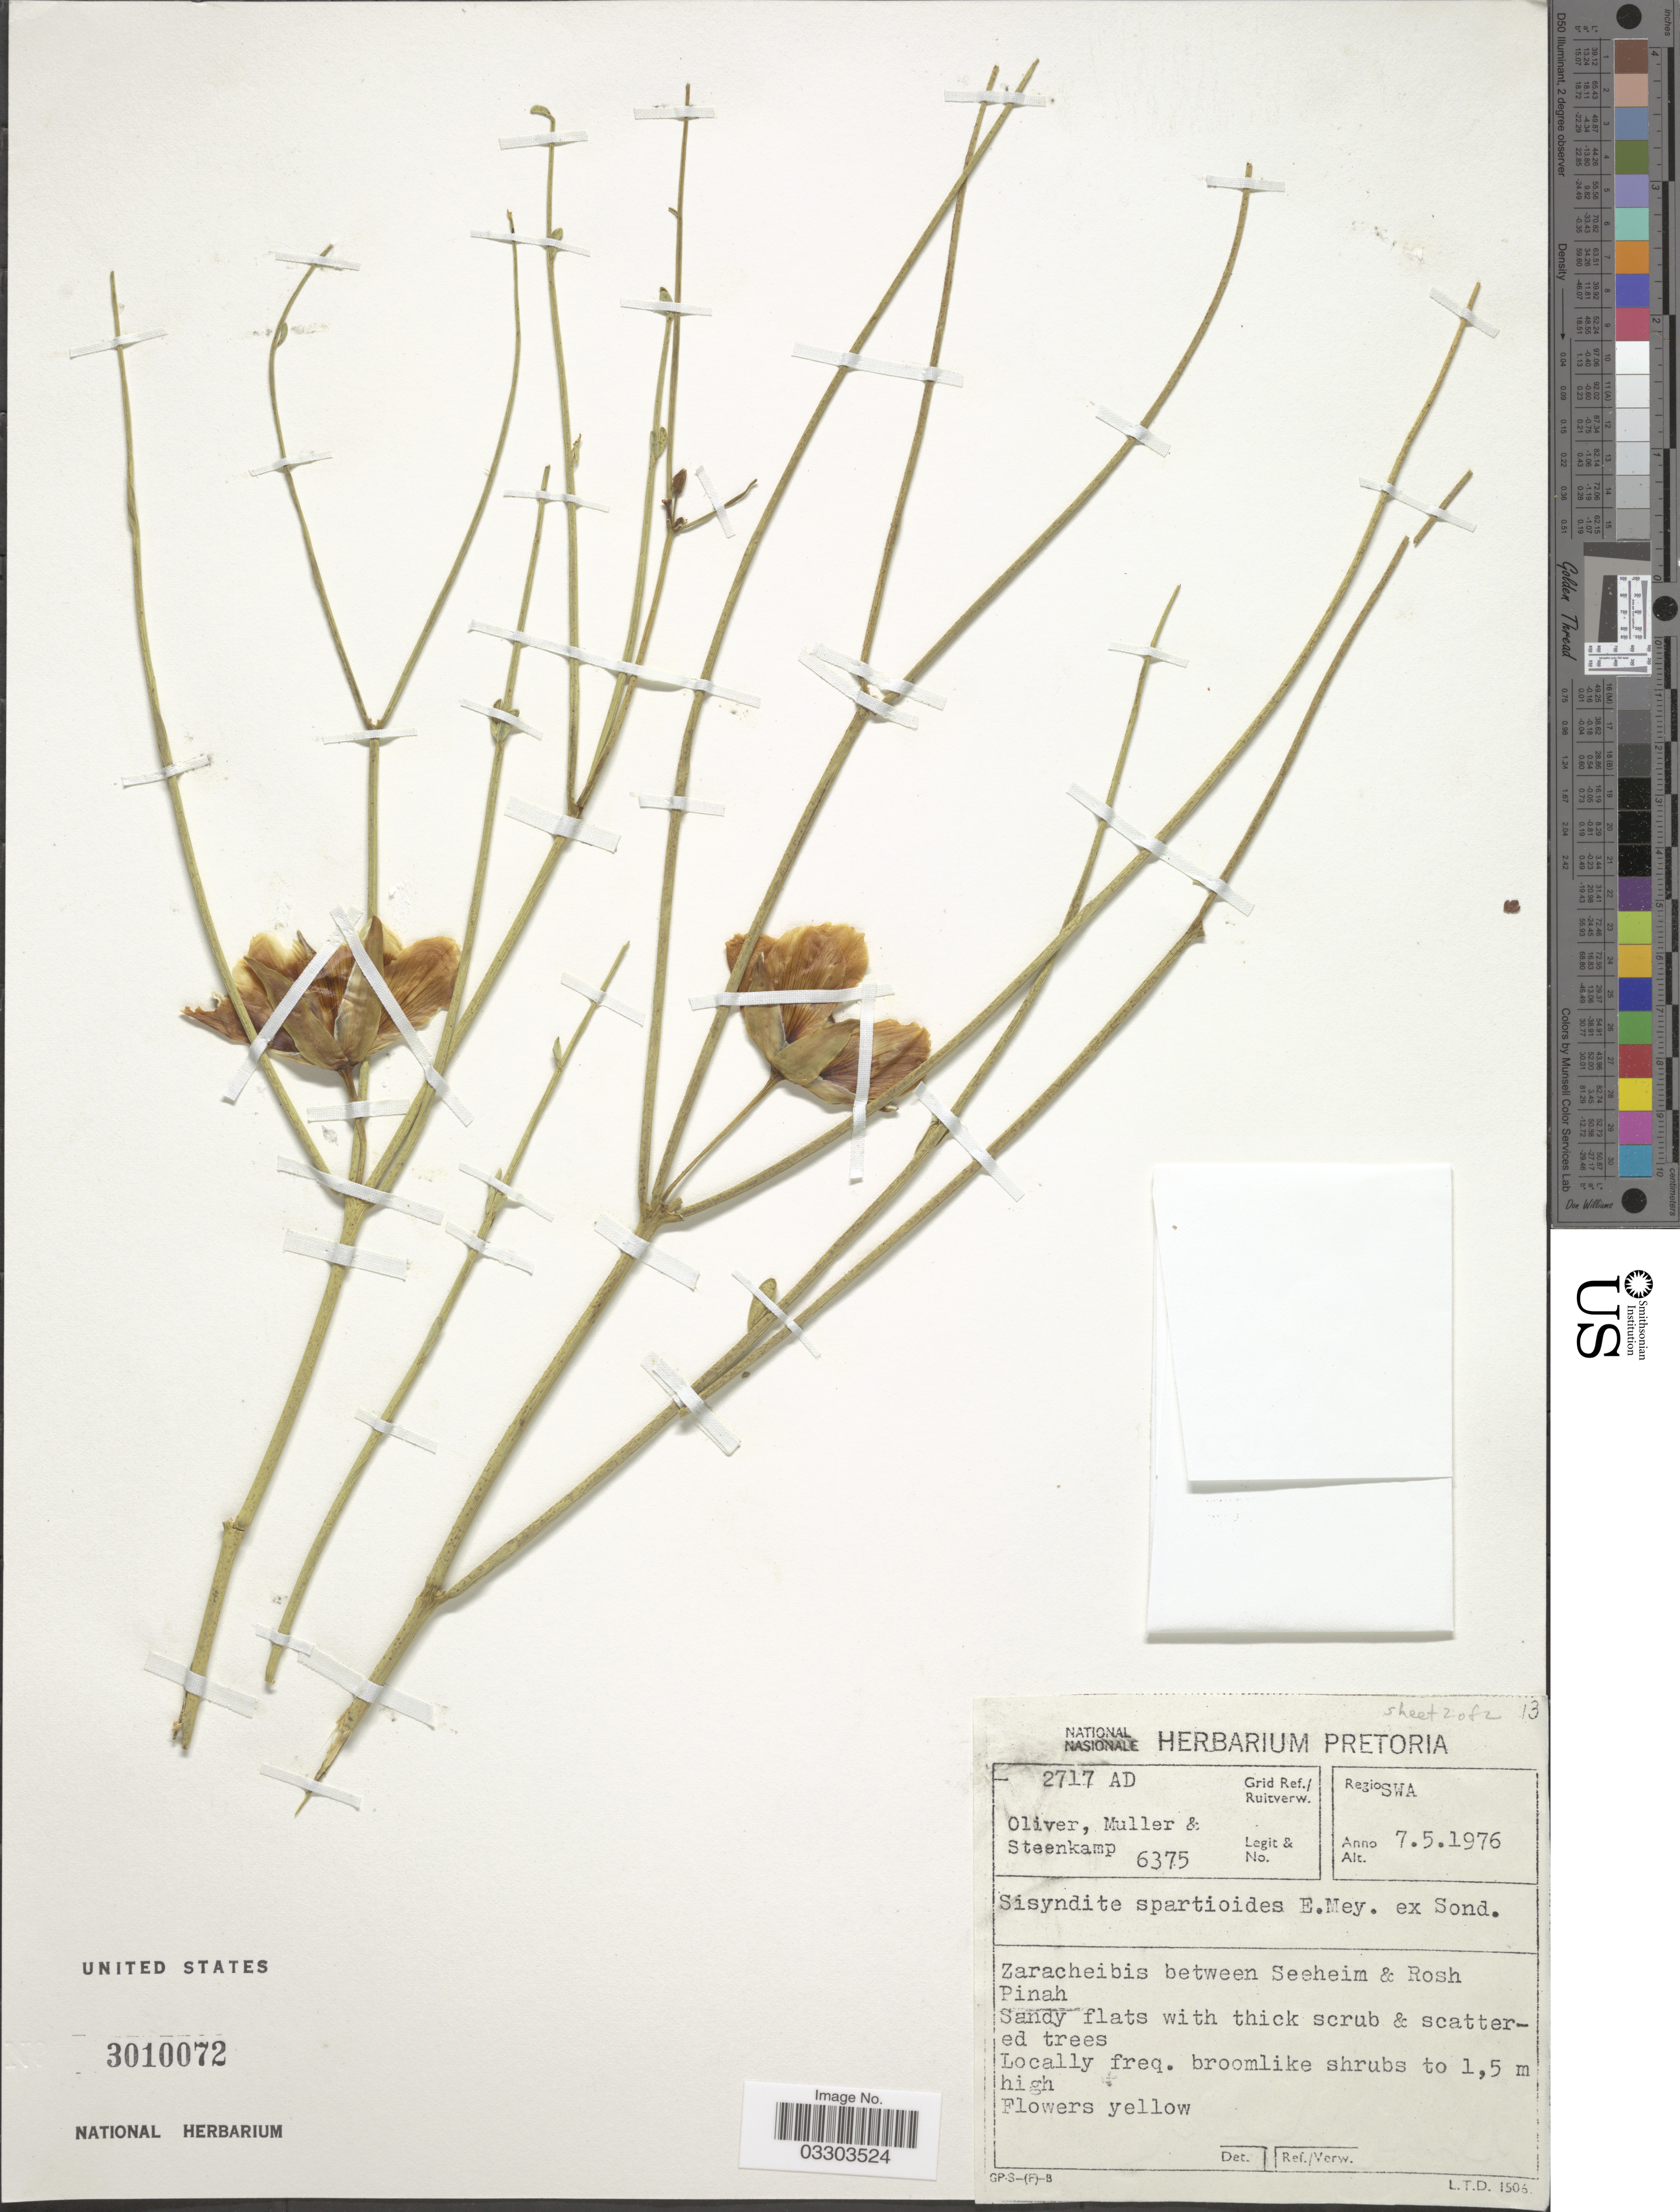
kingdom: Plantae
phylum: Tracheophyta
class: Magnoliopsida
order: Zygophyllales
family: Zygophyllaceae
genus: Sisyndite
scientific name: Sisyndite spartea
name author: E. Mey. ex Sond.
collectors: Oliver, --, -- Müller & -- Steenkamp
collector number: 6375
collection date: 1976-05-07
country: Namibia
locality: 2717 AD Grid Ref./ Ruitverw. Regio SWA. Zaracheibis between Seeheim & Rosh Pinah.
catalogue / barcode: US 3010072